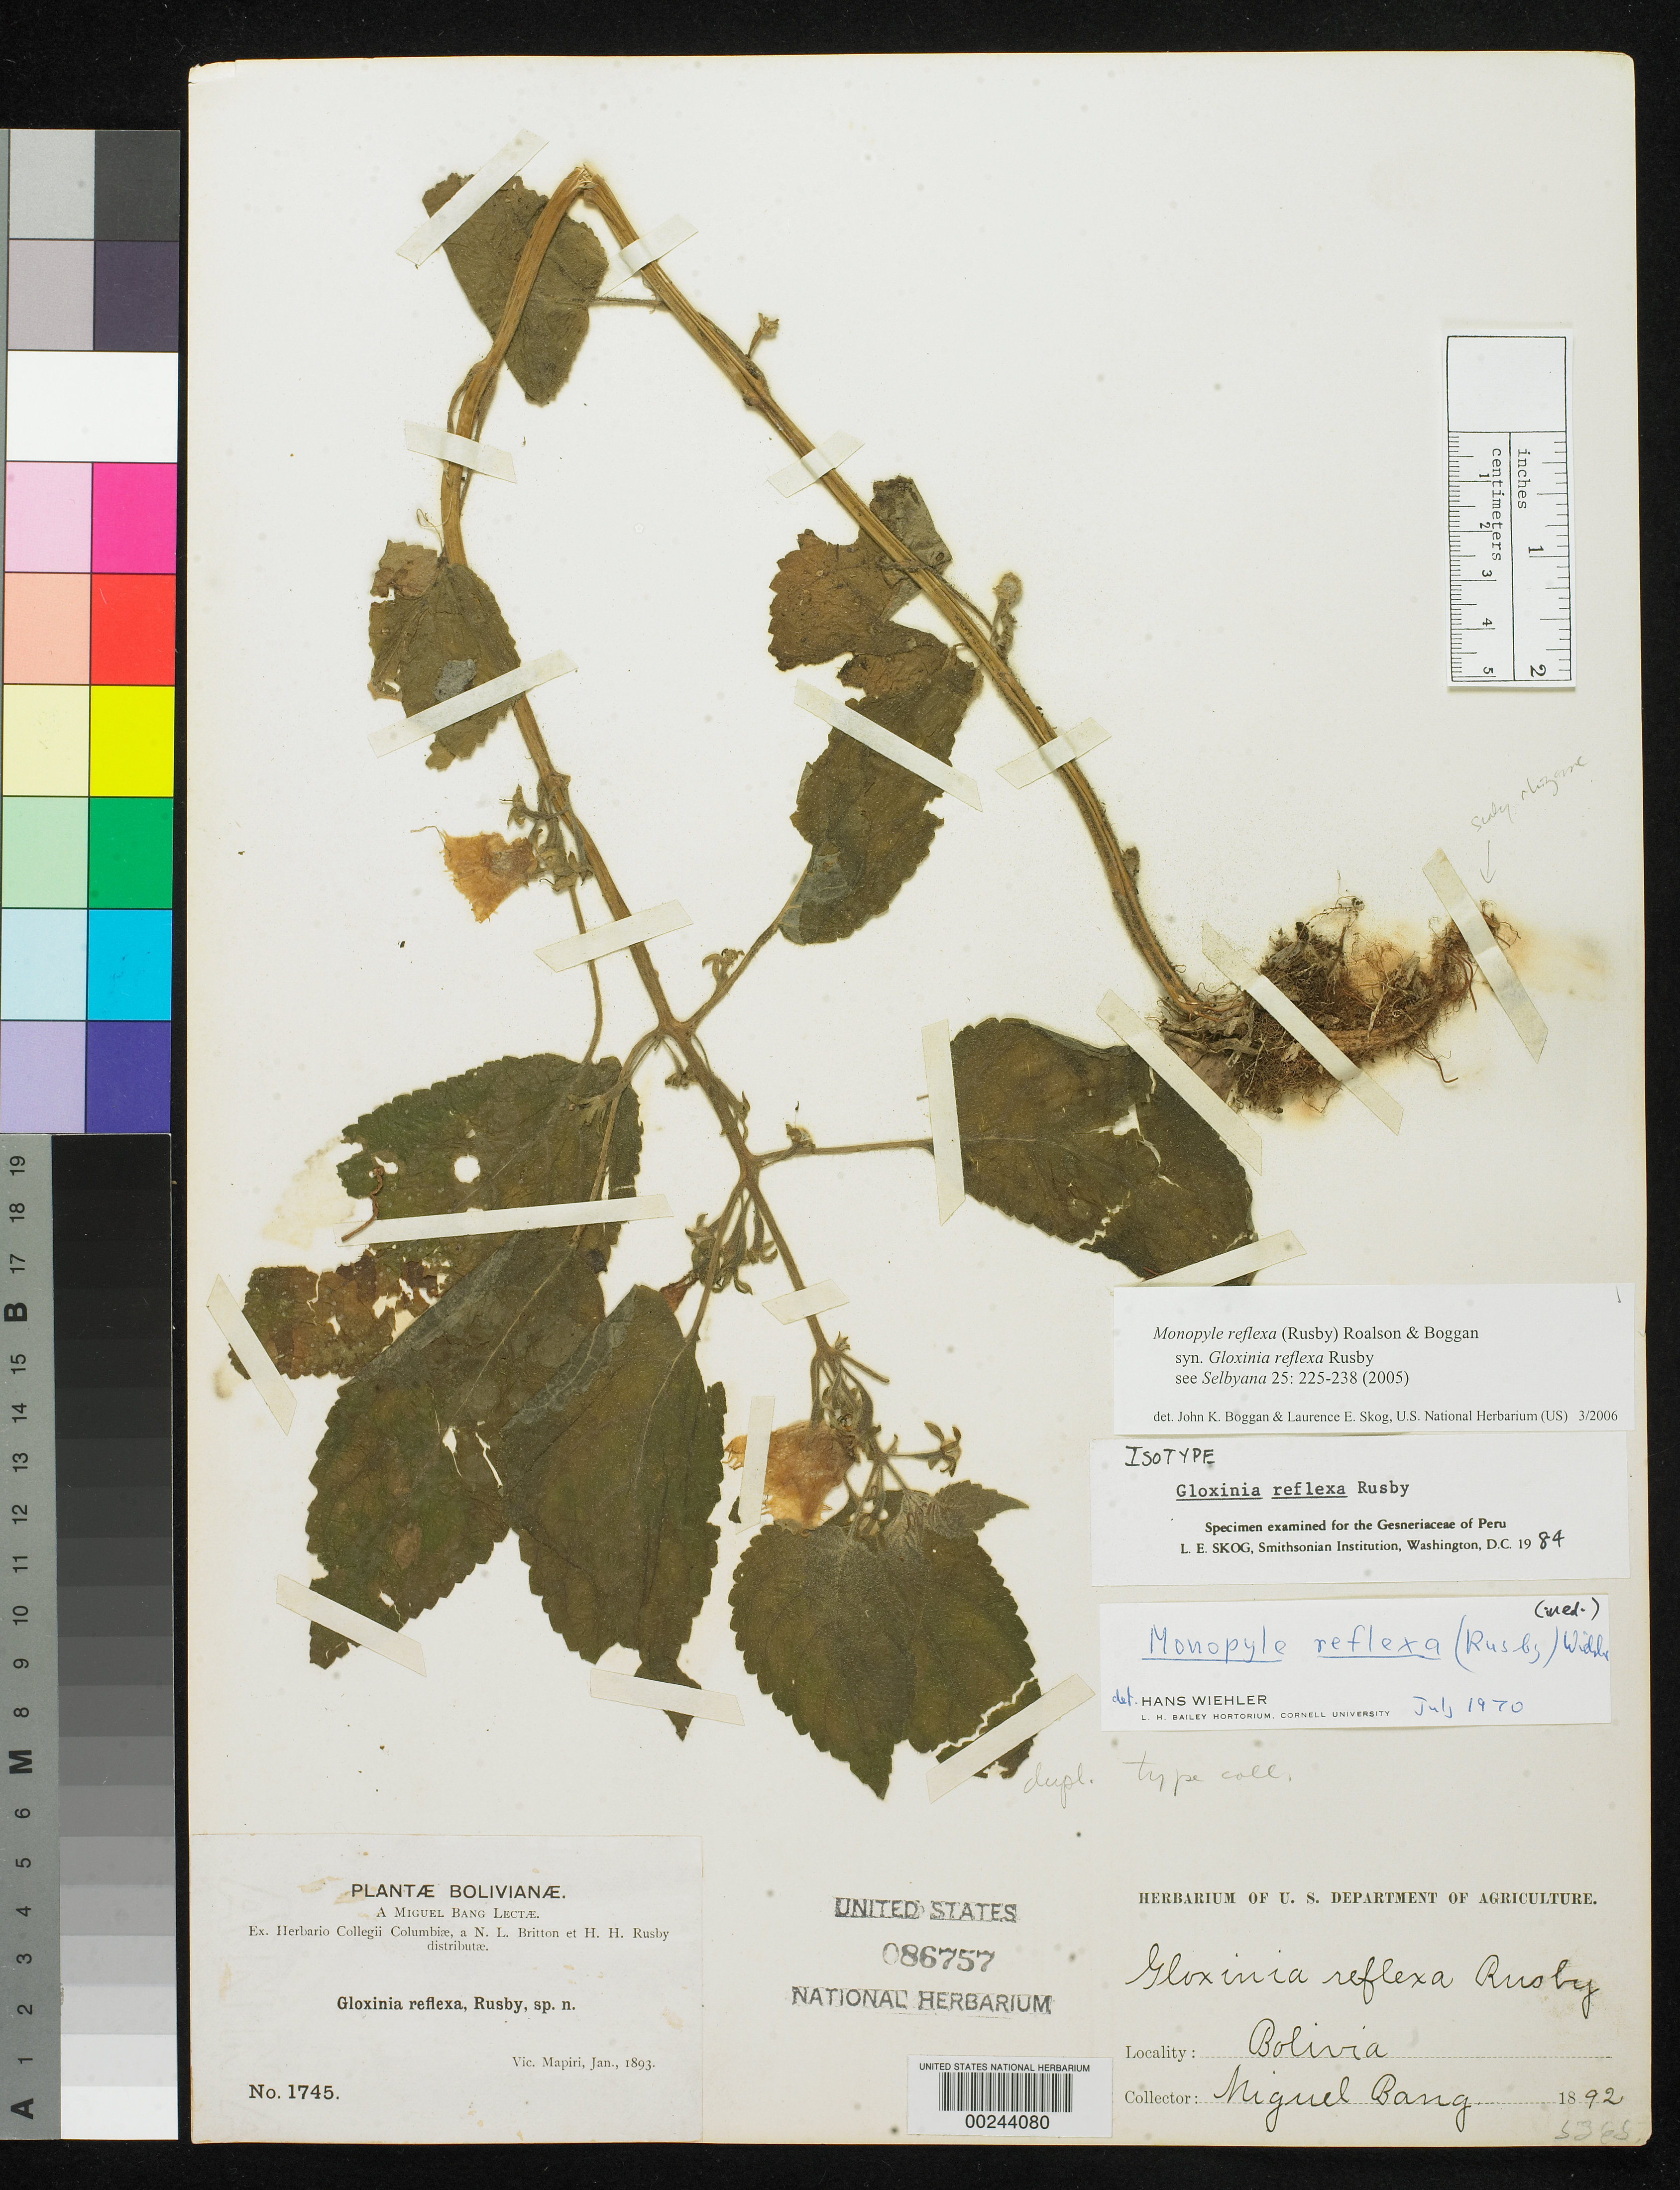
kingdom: Plantae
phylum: Tracheophyta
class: Magnoliopsida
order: Lamiales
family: Gesneriaceae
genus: Gloxinia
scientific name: Gloxinia reflexa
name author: Rusby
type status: Isotype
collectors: M. Bang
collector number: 1745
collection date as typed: Jan 1893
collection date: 1893-01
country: Bolivia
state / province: La Paz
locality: Vic. Mapiri.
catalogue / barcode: US 86757